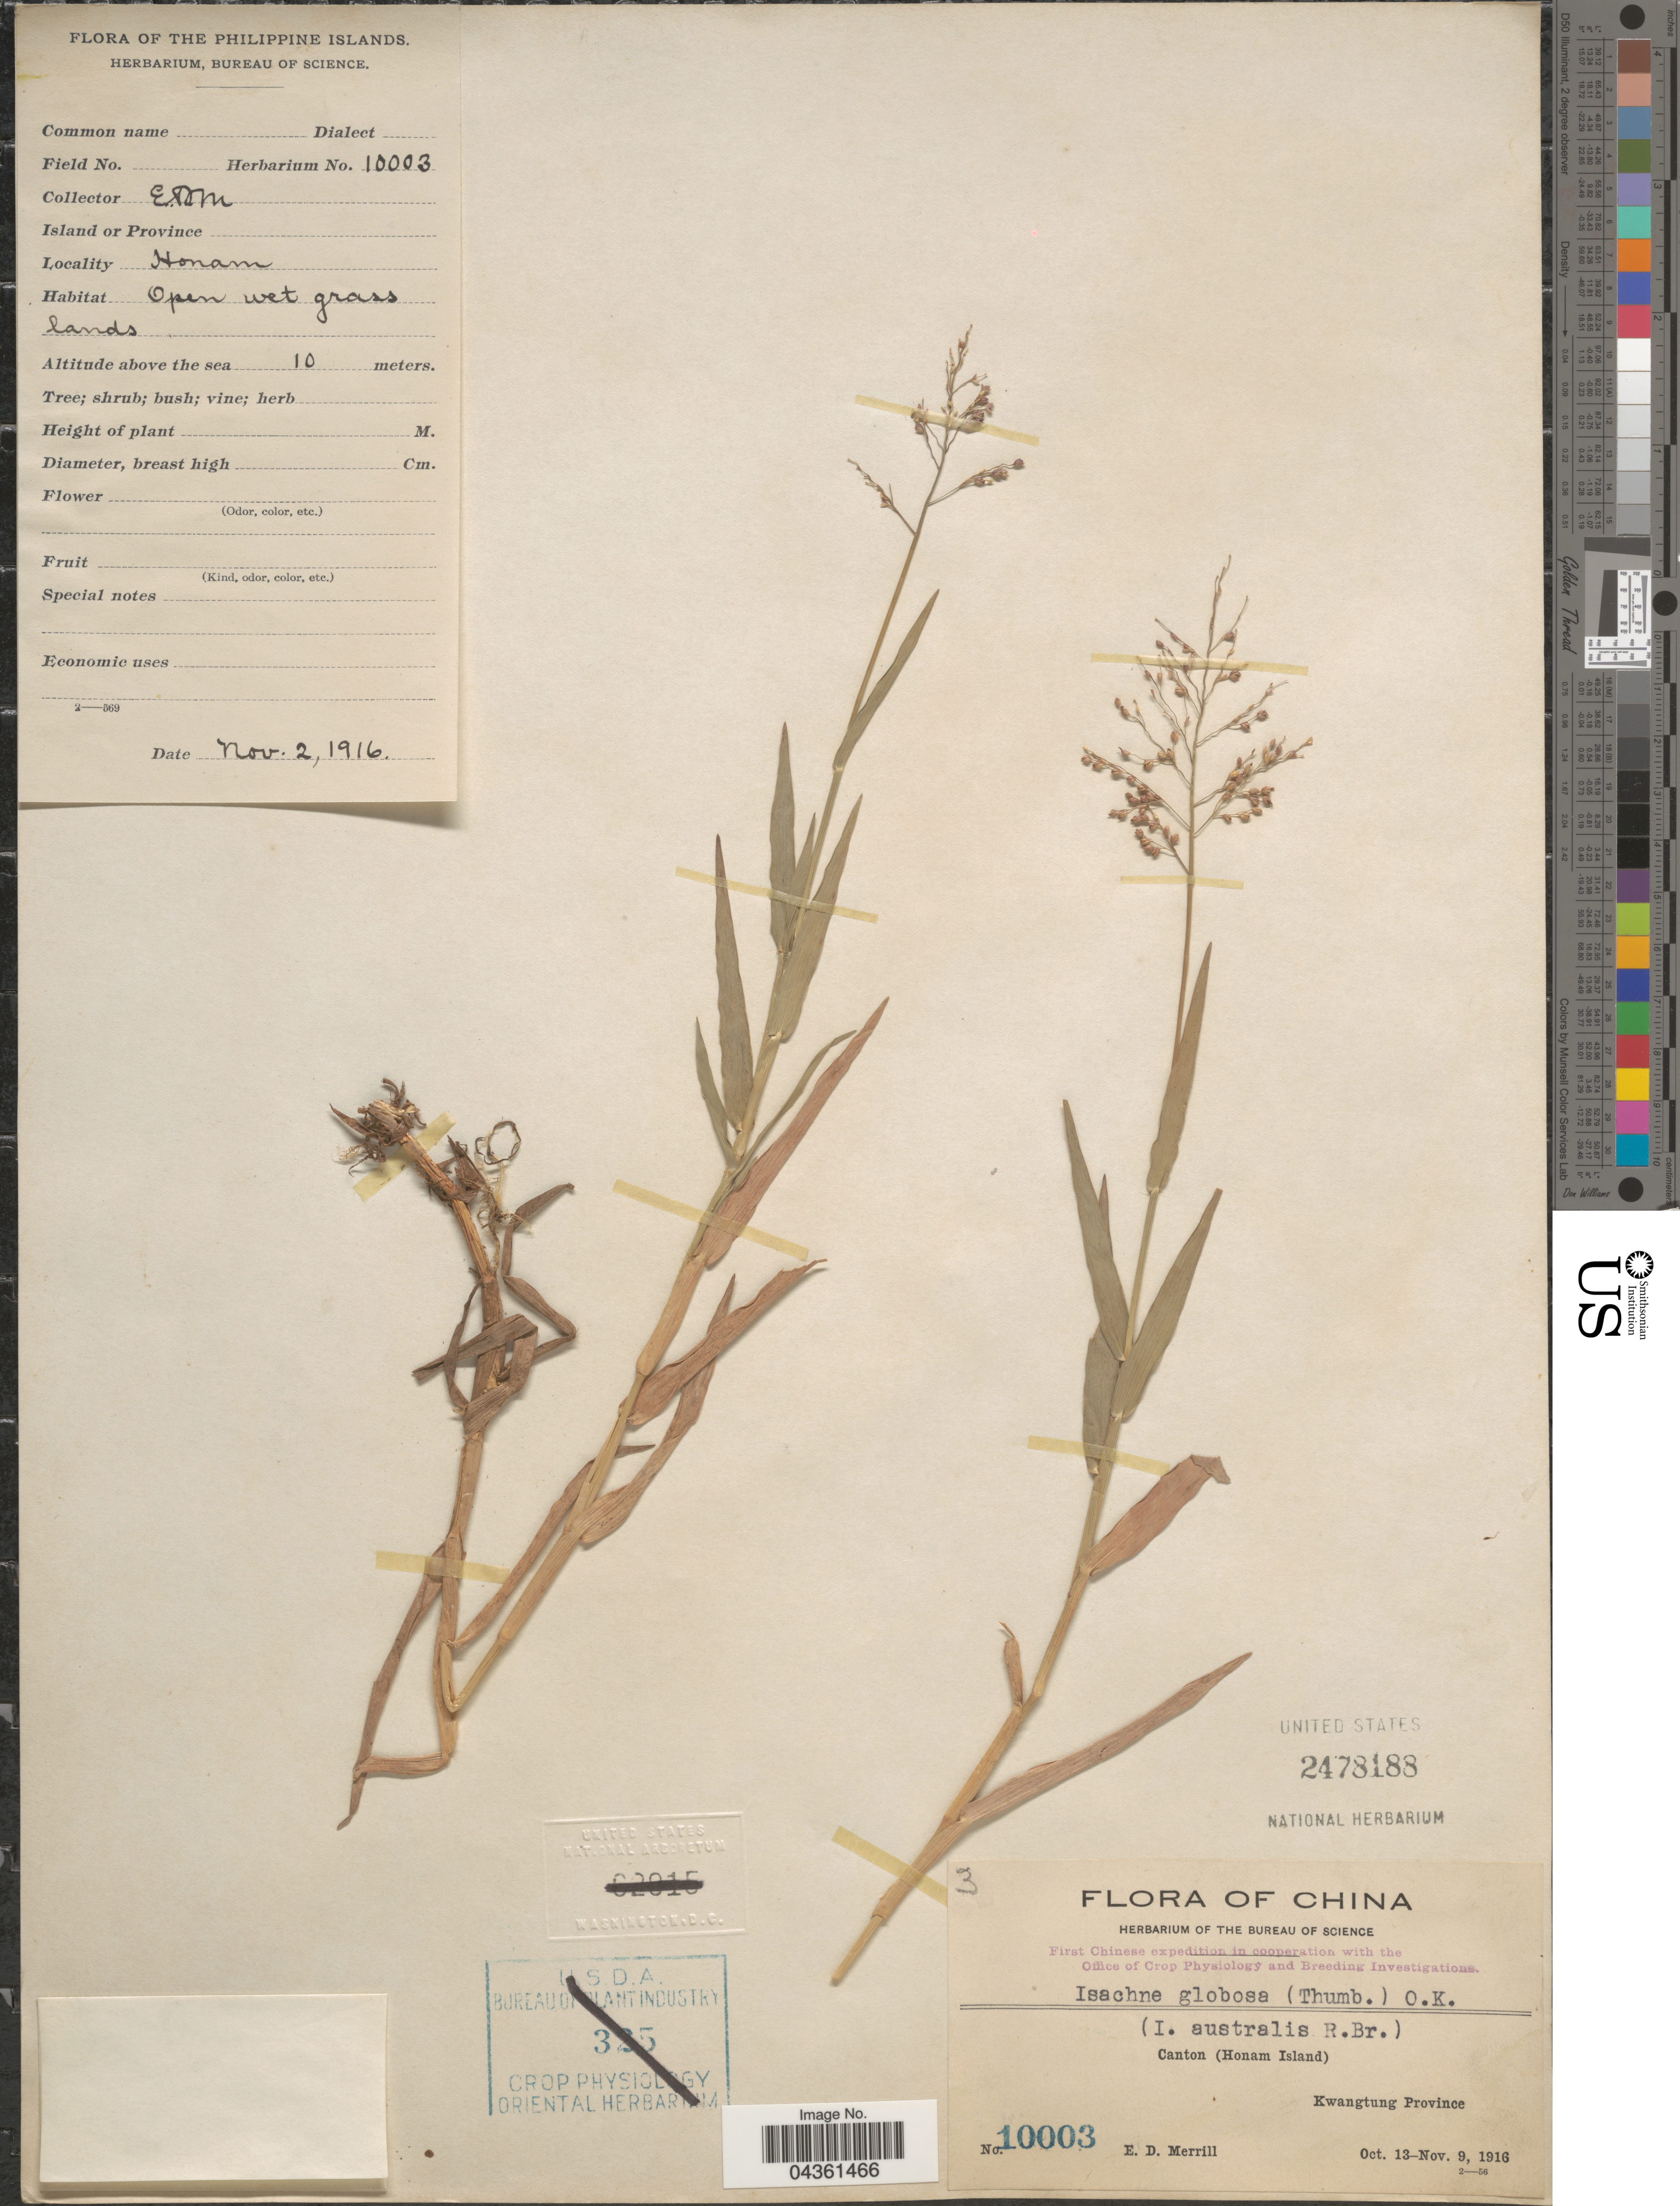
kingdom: Plantae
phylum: Tracheophyta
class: Liliopsida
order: Poales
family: Poaceae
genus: Isachne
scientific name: Isachne globosa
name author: (Thunb.) Kuntze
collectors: E. D. Merrill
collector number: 10003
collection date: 1916-11-02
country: China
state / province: Guangdong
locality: Honam. First Chinese expedition. Canton (Honam Island). Kwangtung Province.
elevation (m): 10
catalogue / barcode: US 2478188